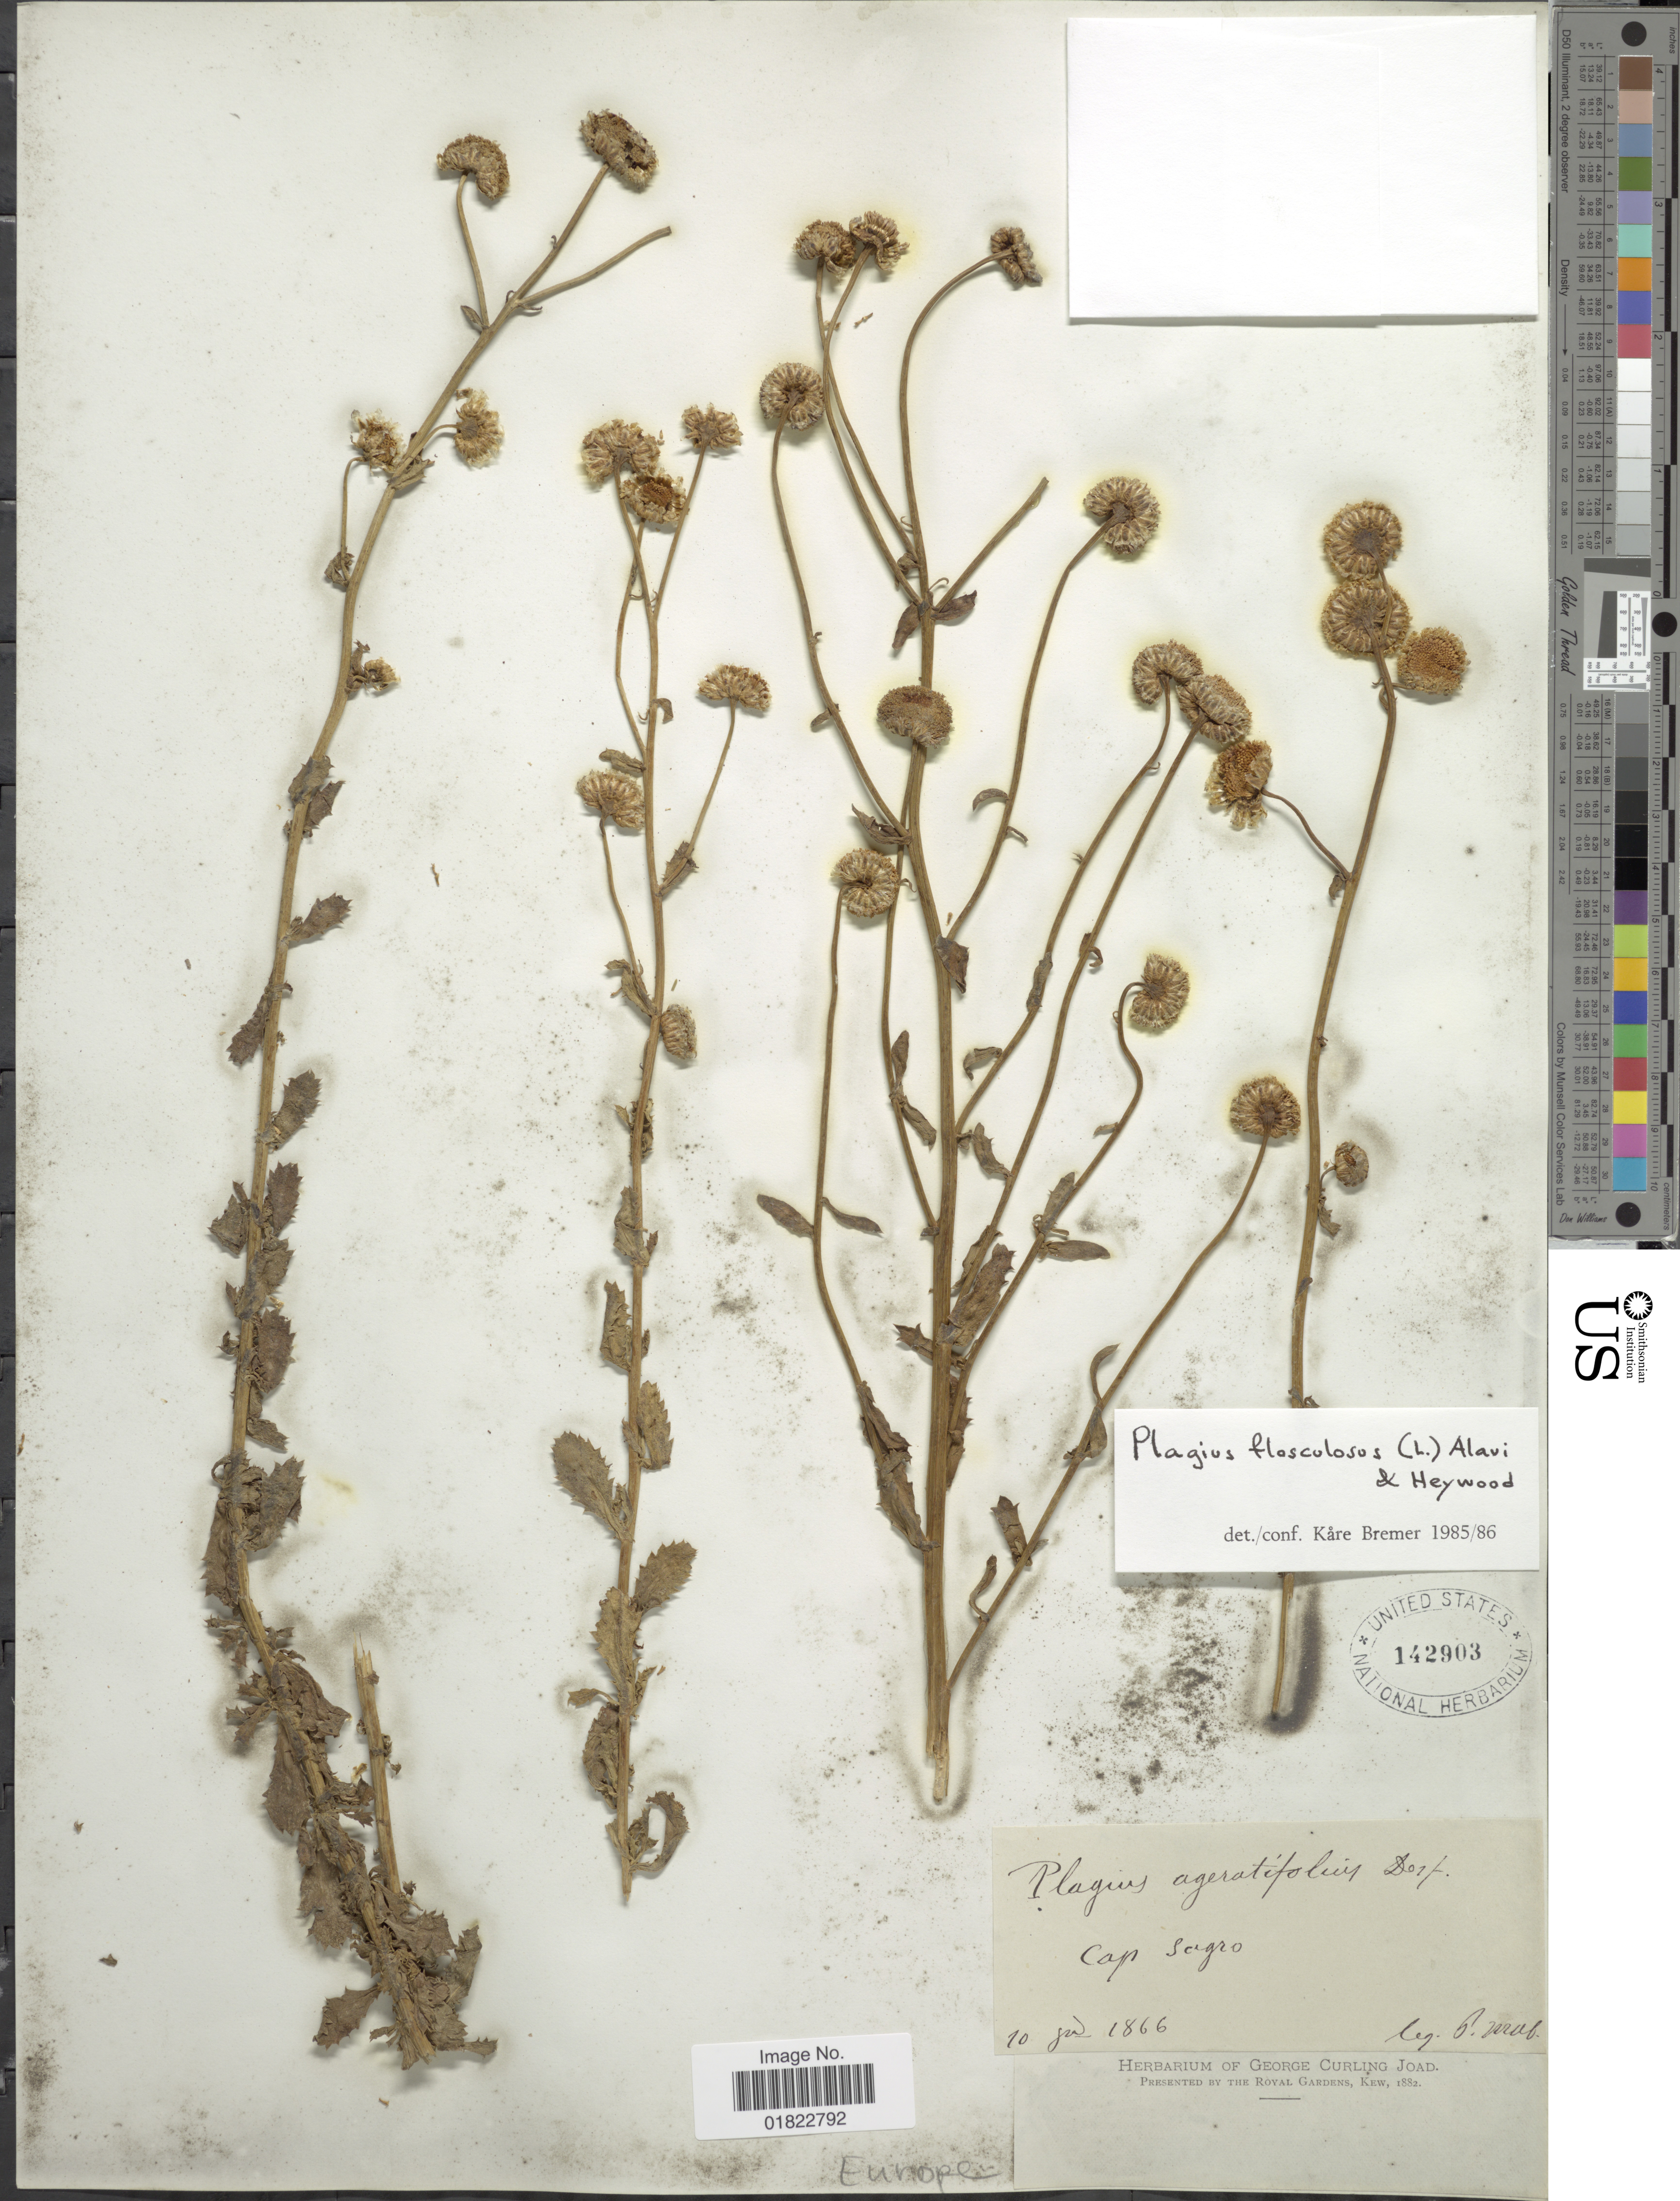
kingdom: Plantae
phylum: Tracheophyta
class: Magnoliopsida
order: Asterales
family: Asteraceae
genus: Plagius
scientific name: Plagius flosculosus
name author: (L.) Alavi & Heywood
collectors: P. Mab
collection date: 1866-07-10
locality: Cap Sagro.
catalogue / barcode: US 142903